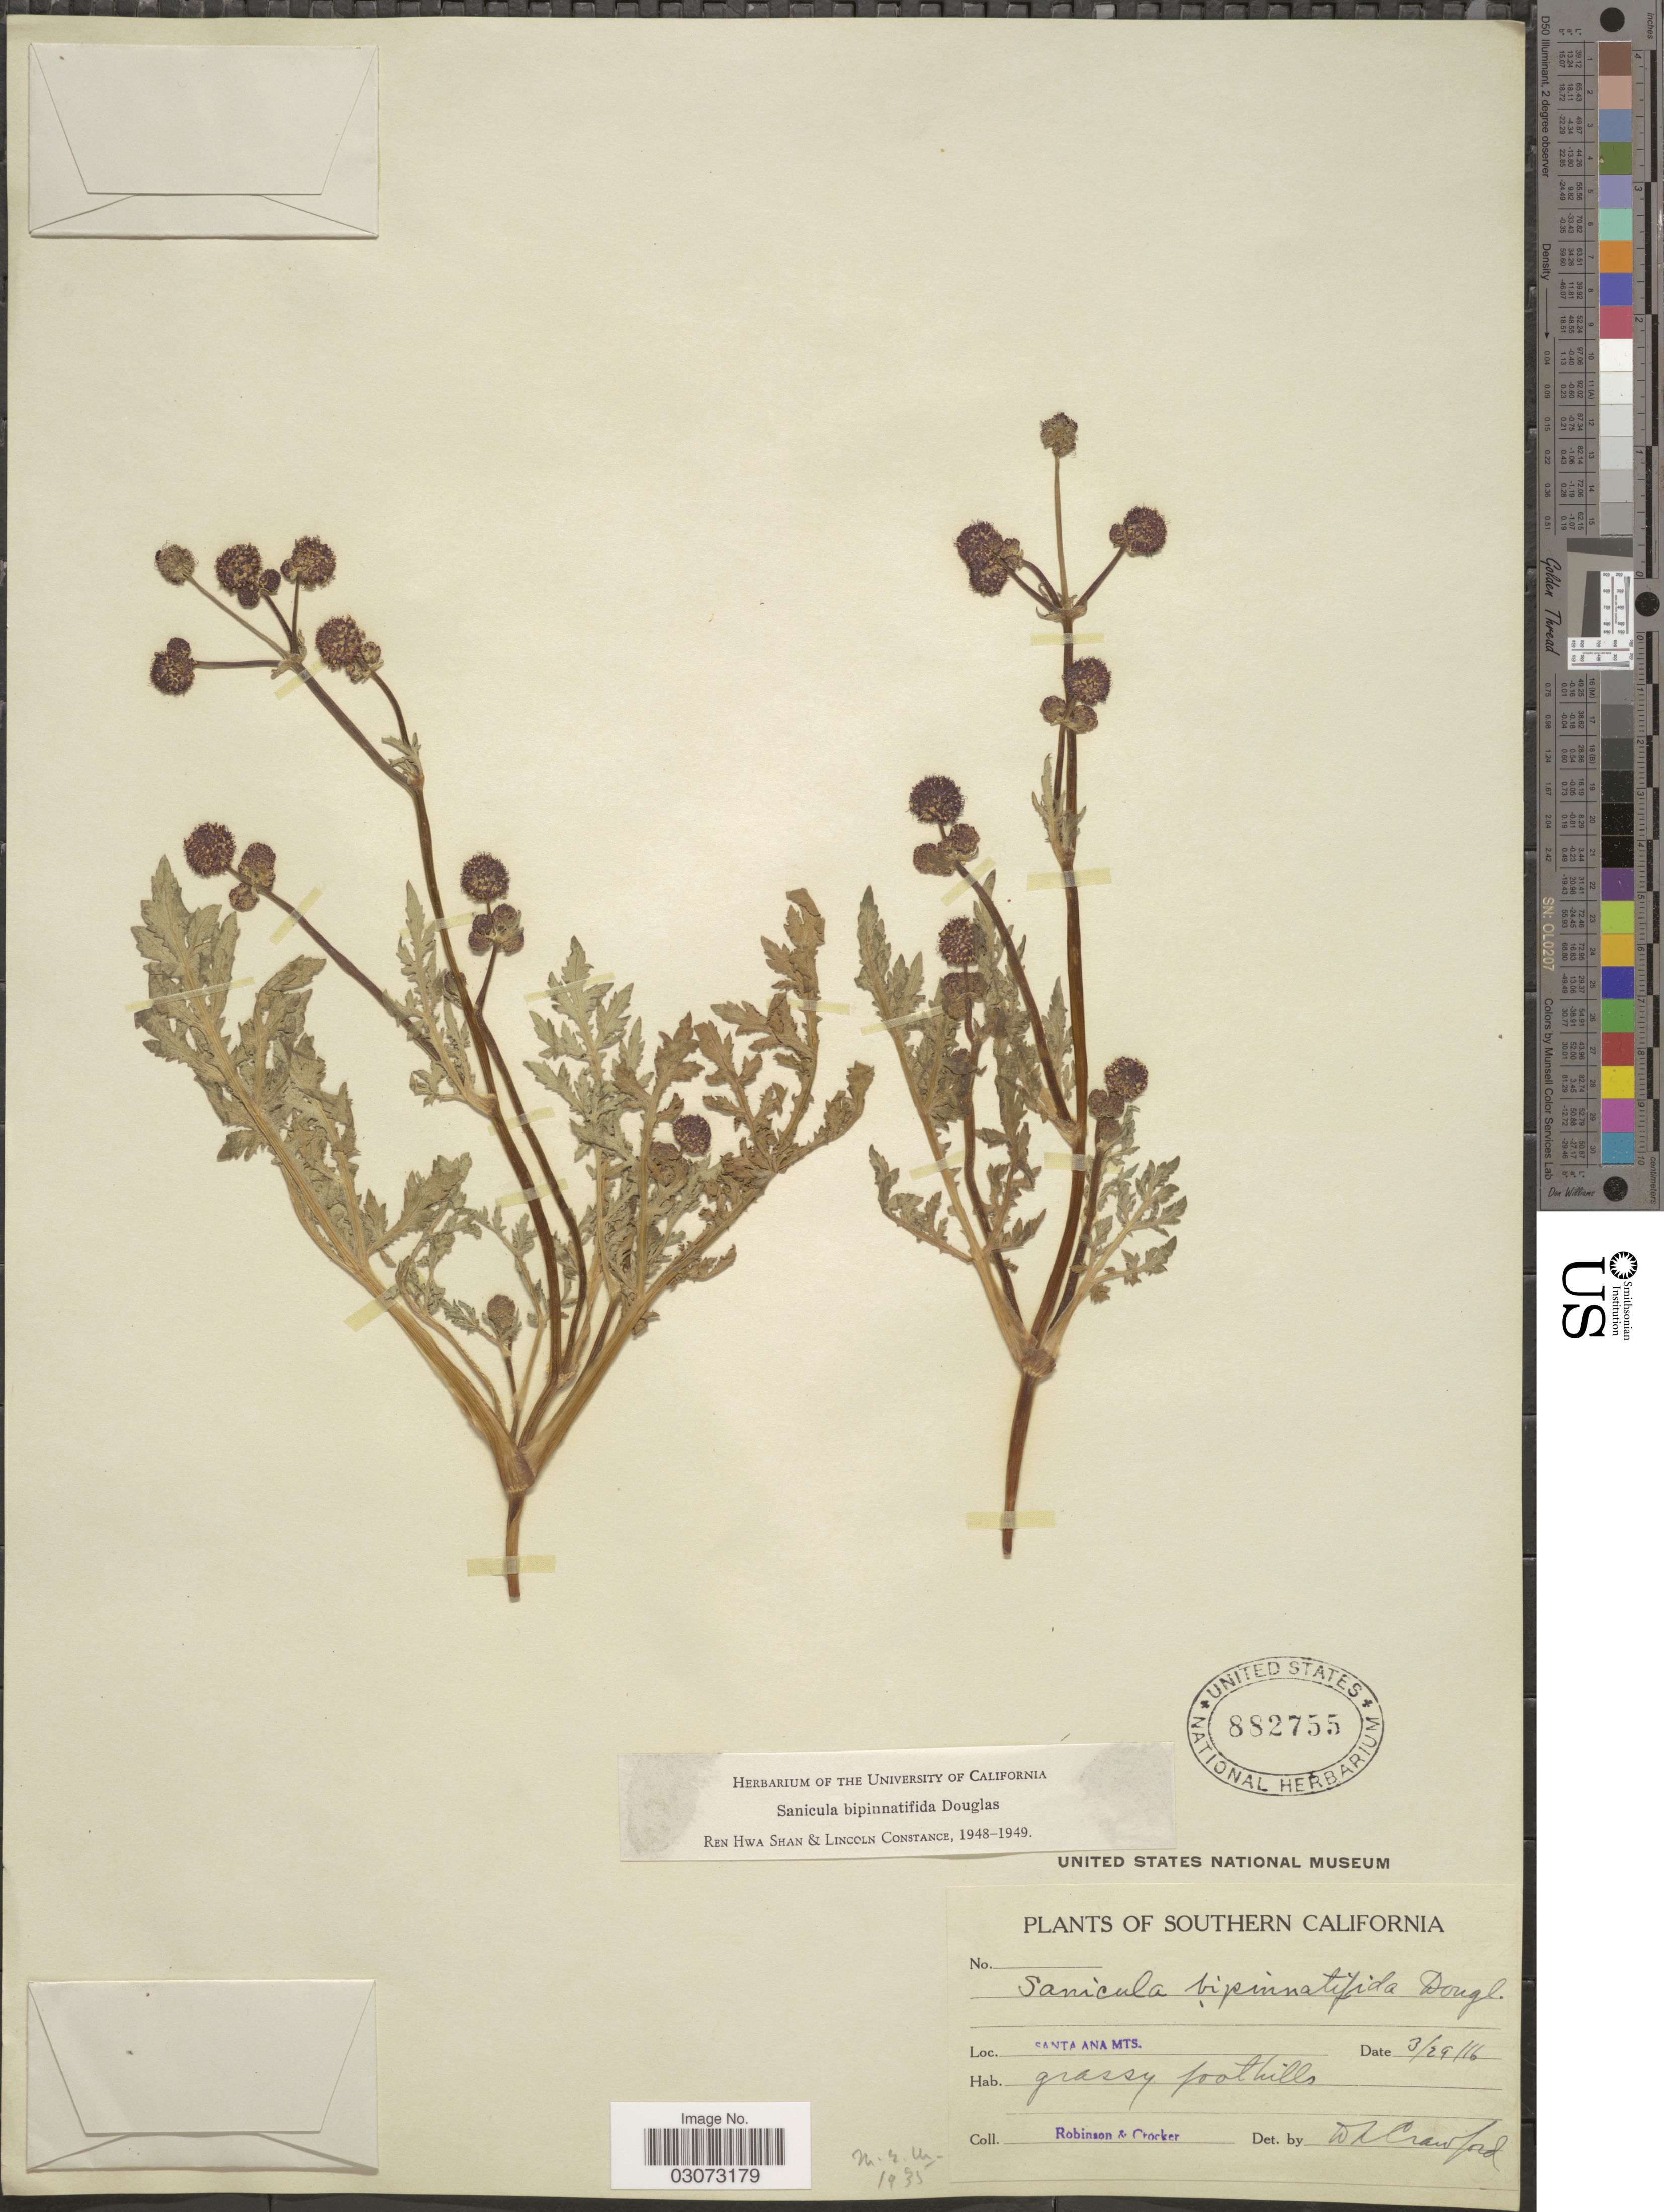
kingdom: Plantae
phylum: Tracheophyta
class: Magnoliopsida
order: Apiales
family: Apiaceae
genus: Sanicula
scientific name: Sanicula bipinnatifida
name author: Douglas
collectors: -- Robinson & -. Crocker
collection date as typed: Transcribed d/m/y: 29/3/16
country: United States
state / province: California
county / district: Los Angeles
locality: Southern California. Santa Ana Mts.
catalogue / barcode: US 882755